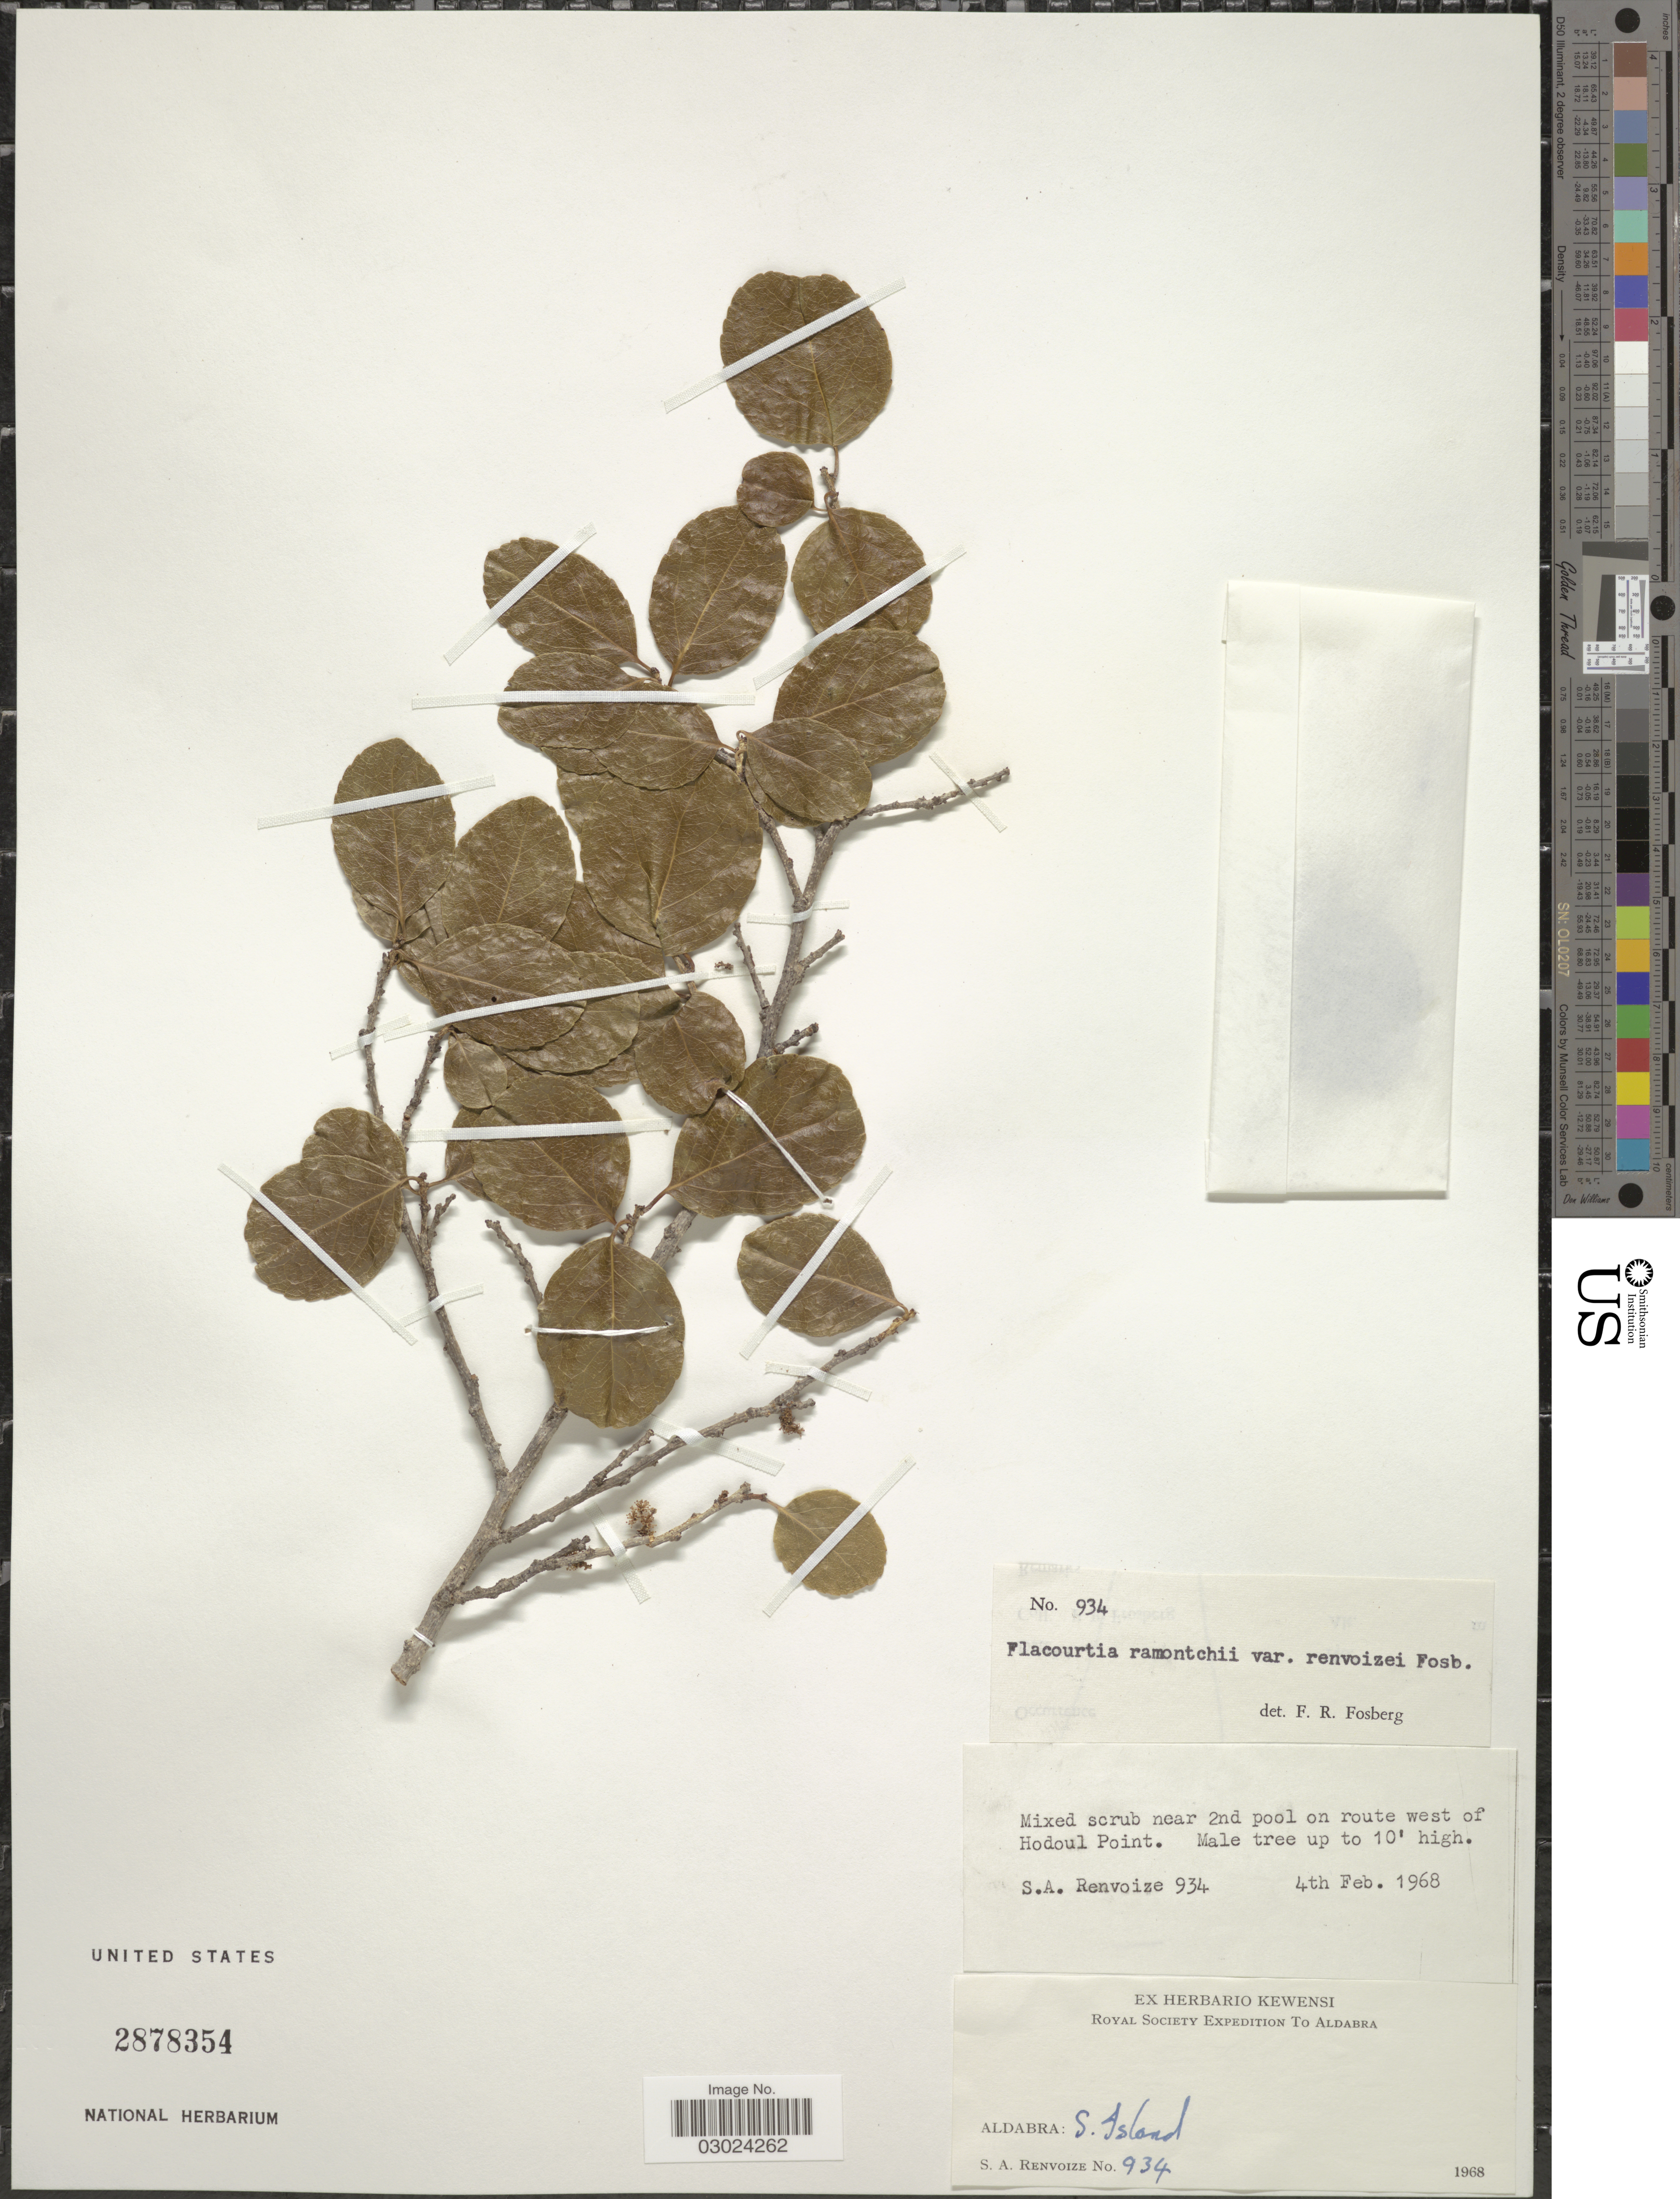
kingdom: Plantae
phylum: Tracheophyta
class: Magnoliopsida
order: Malpighiales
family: Salicaceae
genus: Flacourtia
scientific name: Flacourtia ramontchi var. renvoizei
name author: Fosberg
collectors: S. A. Renvoize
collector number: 934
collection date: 1968-02-04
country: Seychelles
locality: Aldabra: S. Island. Near 2nd pool on route west of Hodoul Point.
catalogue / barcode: US 2878354